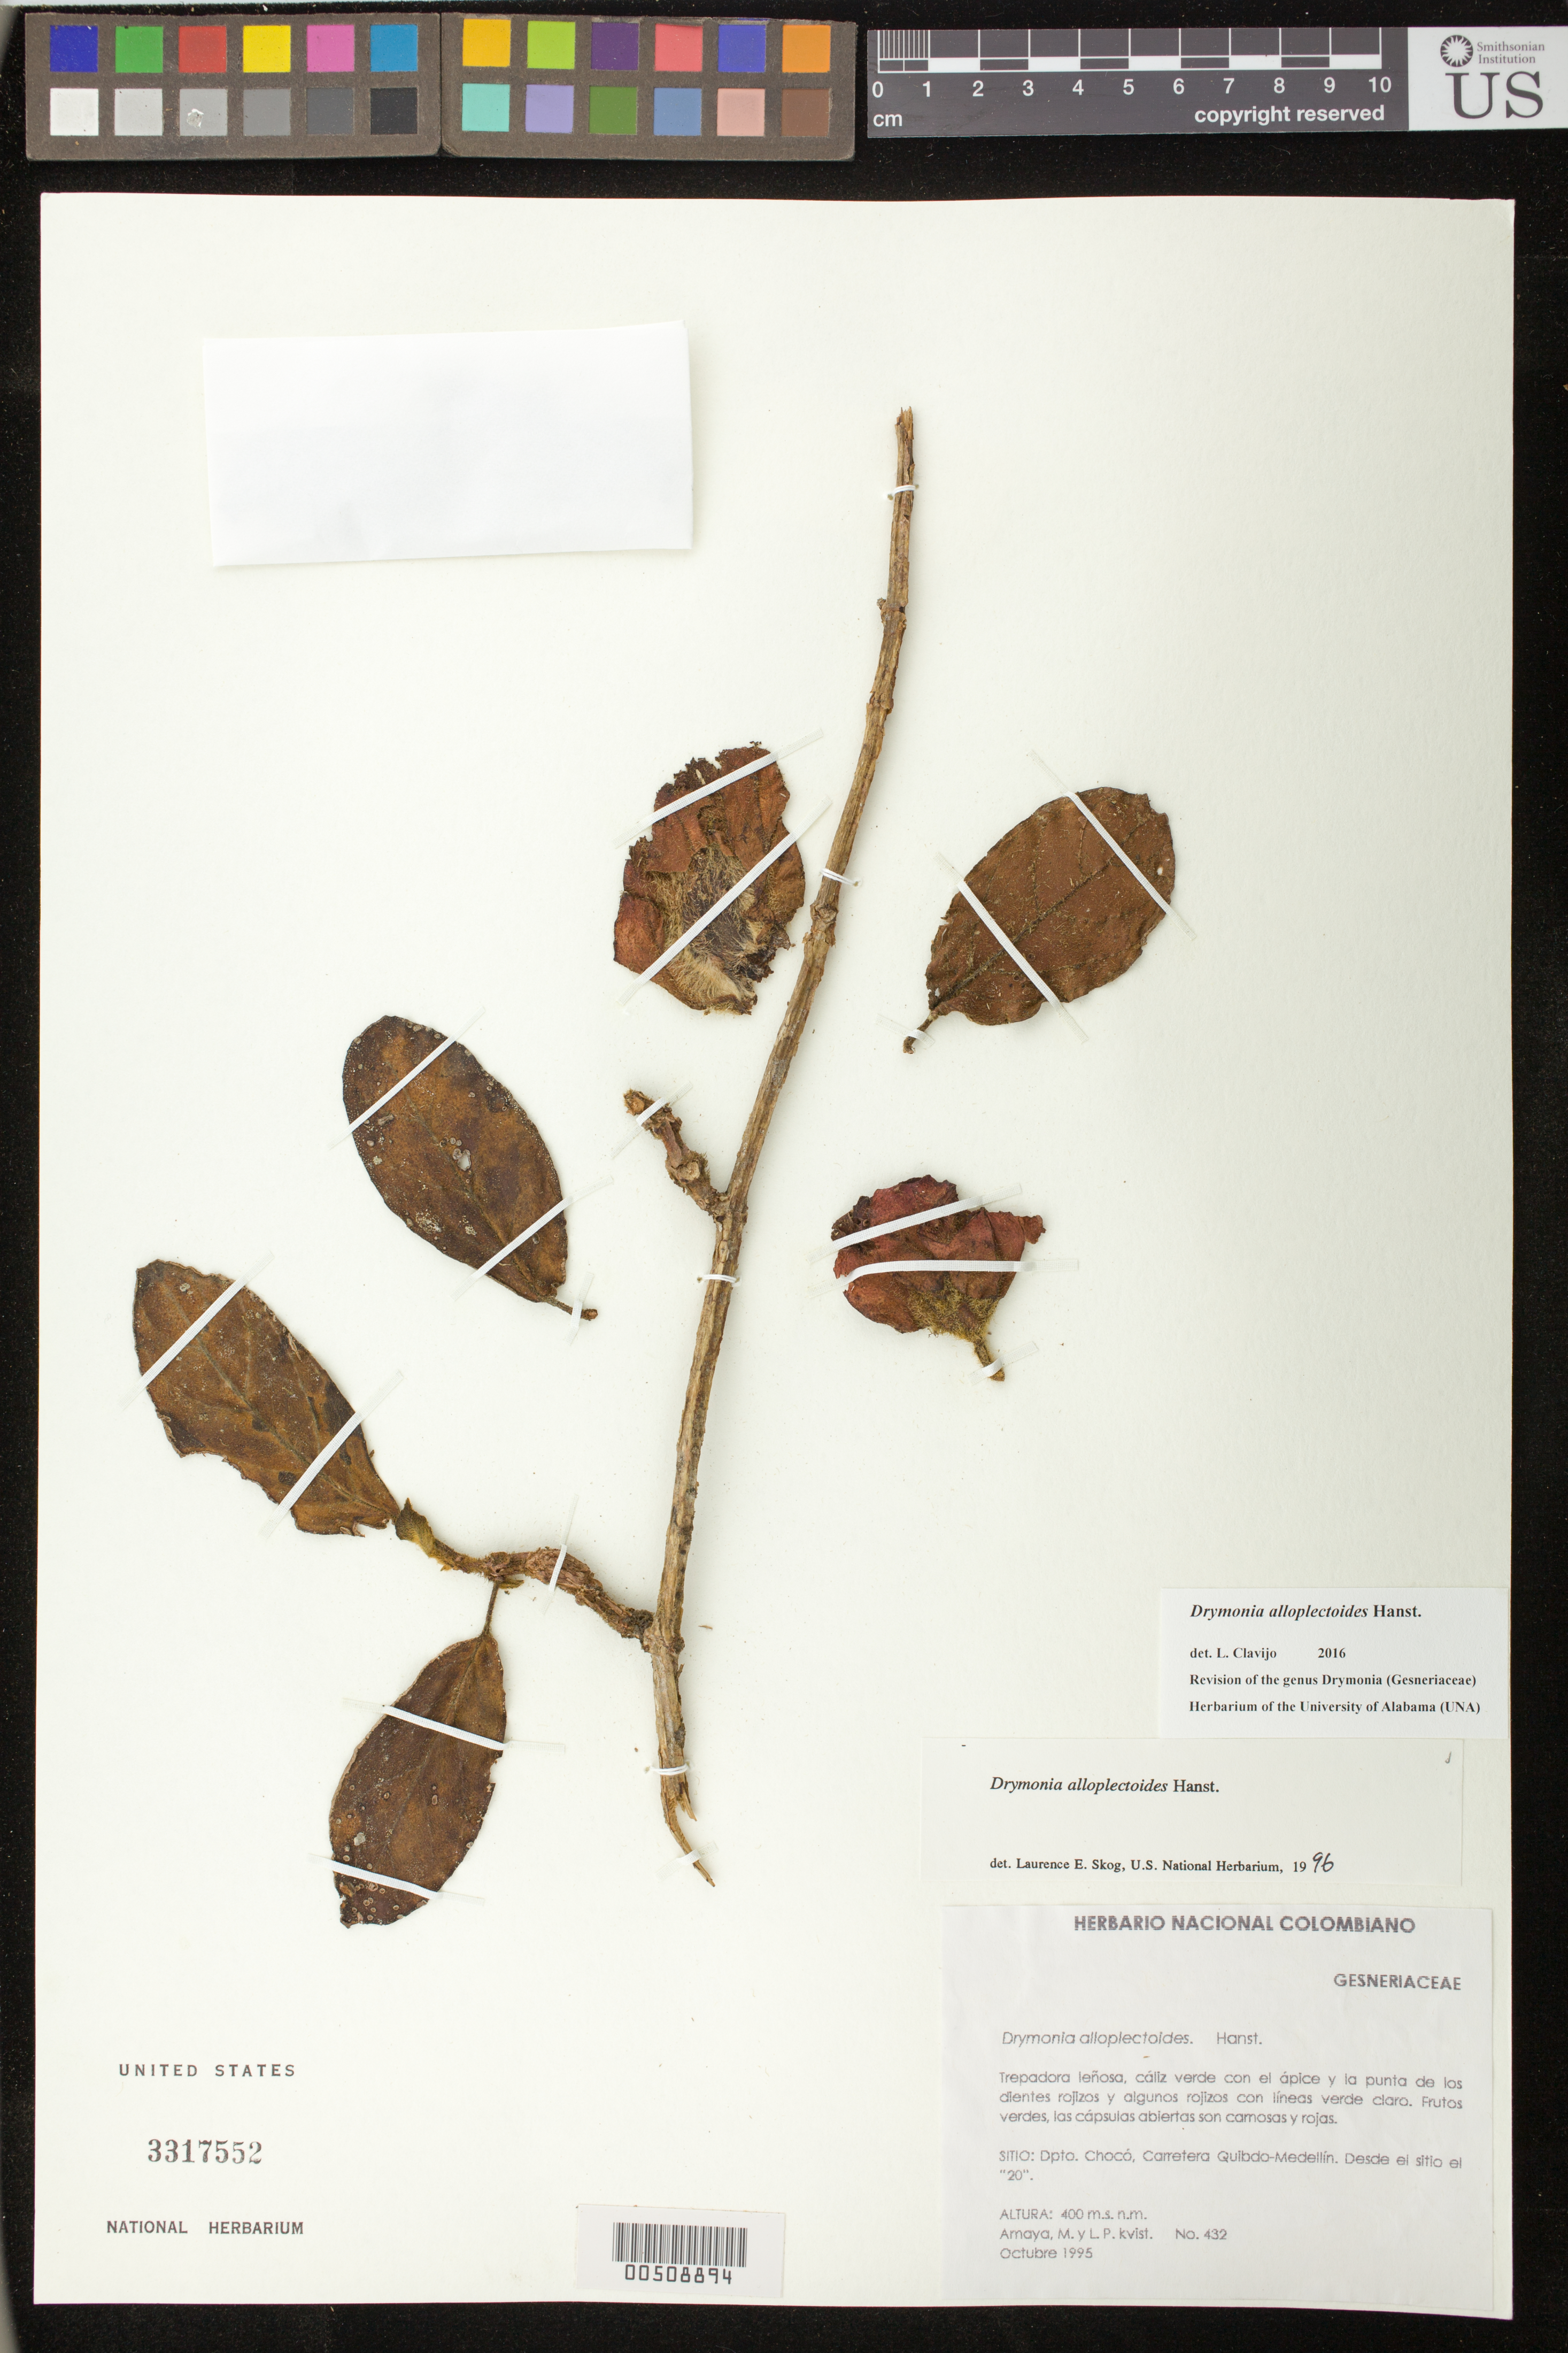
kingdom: Plantae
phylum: Tracheophyta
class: Magnoliopsida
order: Lamiales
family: Gesneriaceae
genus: Drymonia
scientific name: Drymonia alloplectoides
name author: Hanst.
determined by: Skog, Laurence E.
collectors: M. Amaya & L. P. Kvist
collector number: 432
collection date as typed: Oct 1995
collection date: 1995-10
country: Colombia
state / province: Chocó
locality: Carretera Quibdo-Medellín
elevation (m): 400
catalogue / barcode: US 3317552